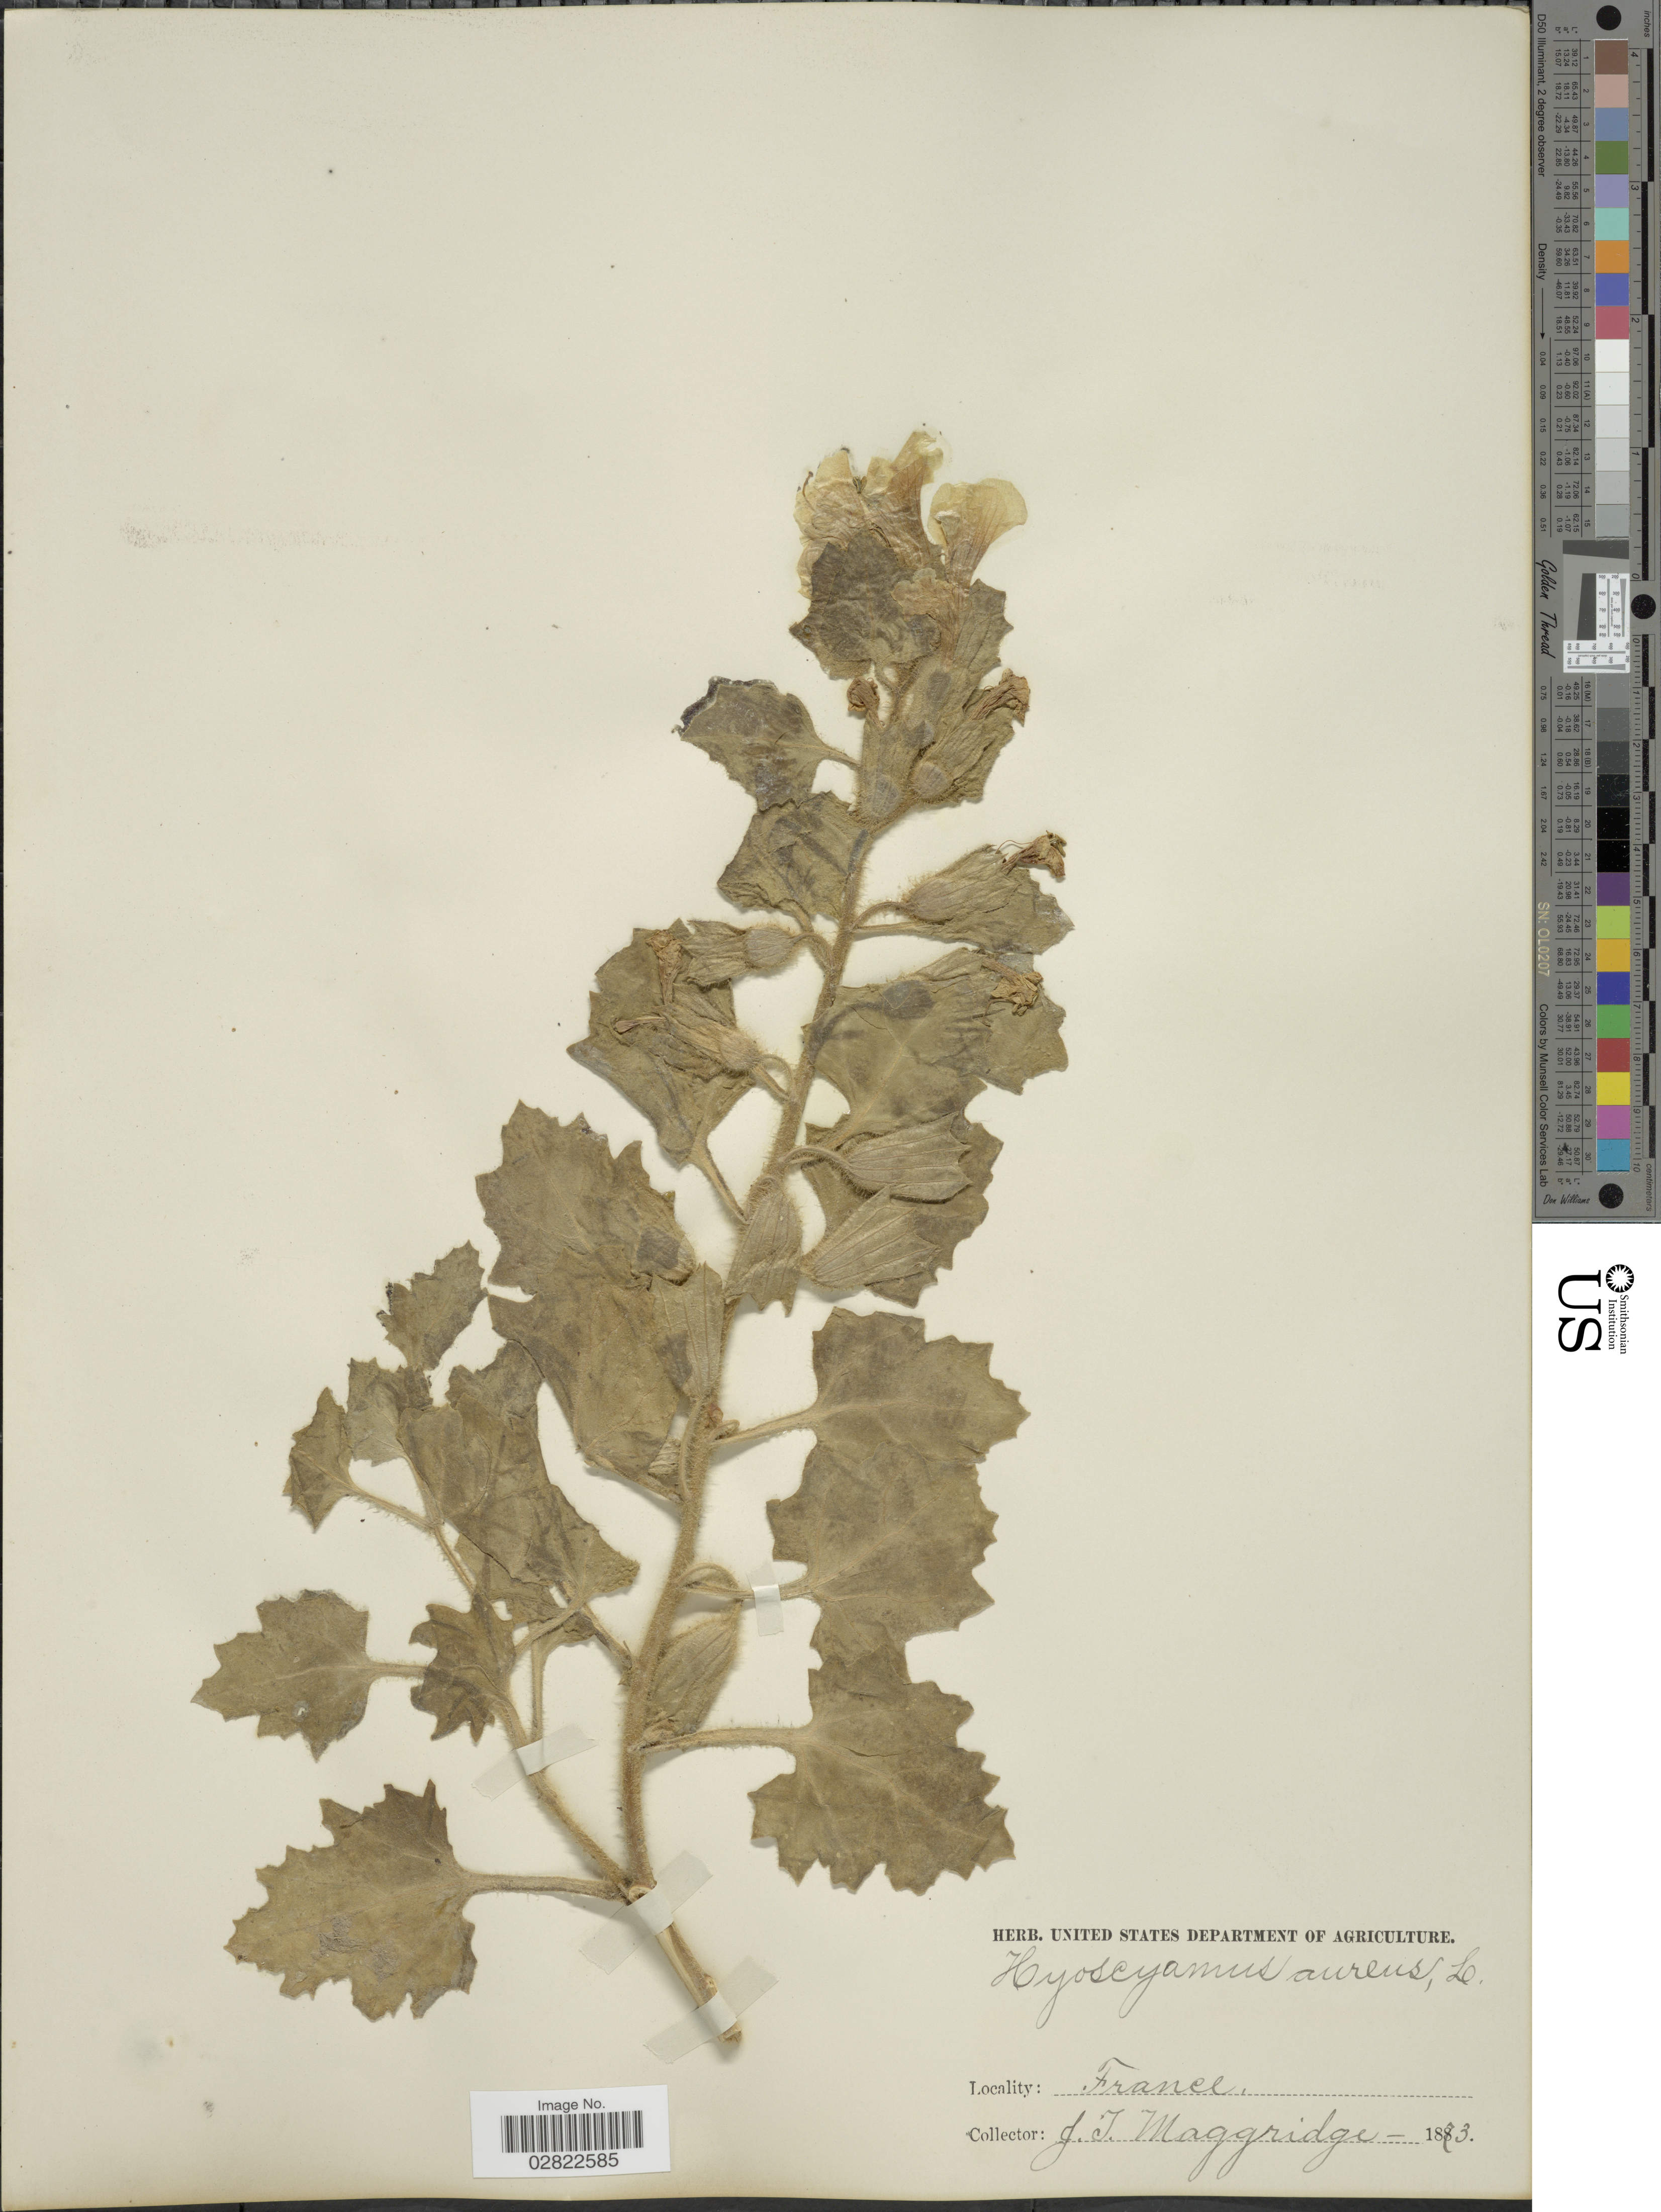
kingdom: Plantae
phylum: Tracheophyta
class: Magnoliopsida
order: Solanales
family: Solanaceae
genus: Hyoscyamus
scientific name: Hyoscyamus aureus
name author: L.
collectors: J. T. Moggridge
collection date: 1873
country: France